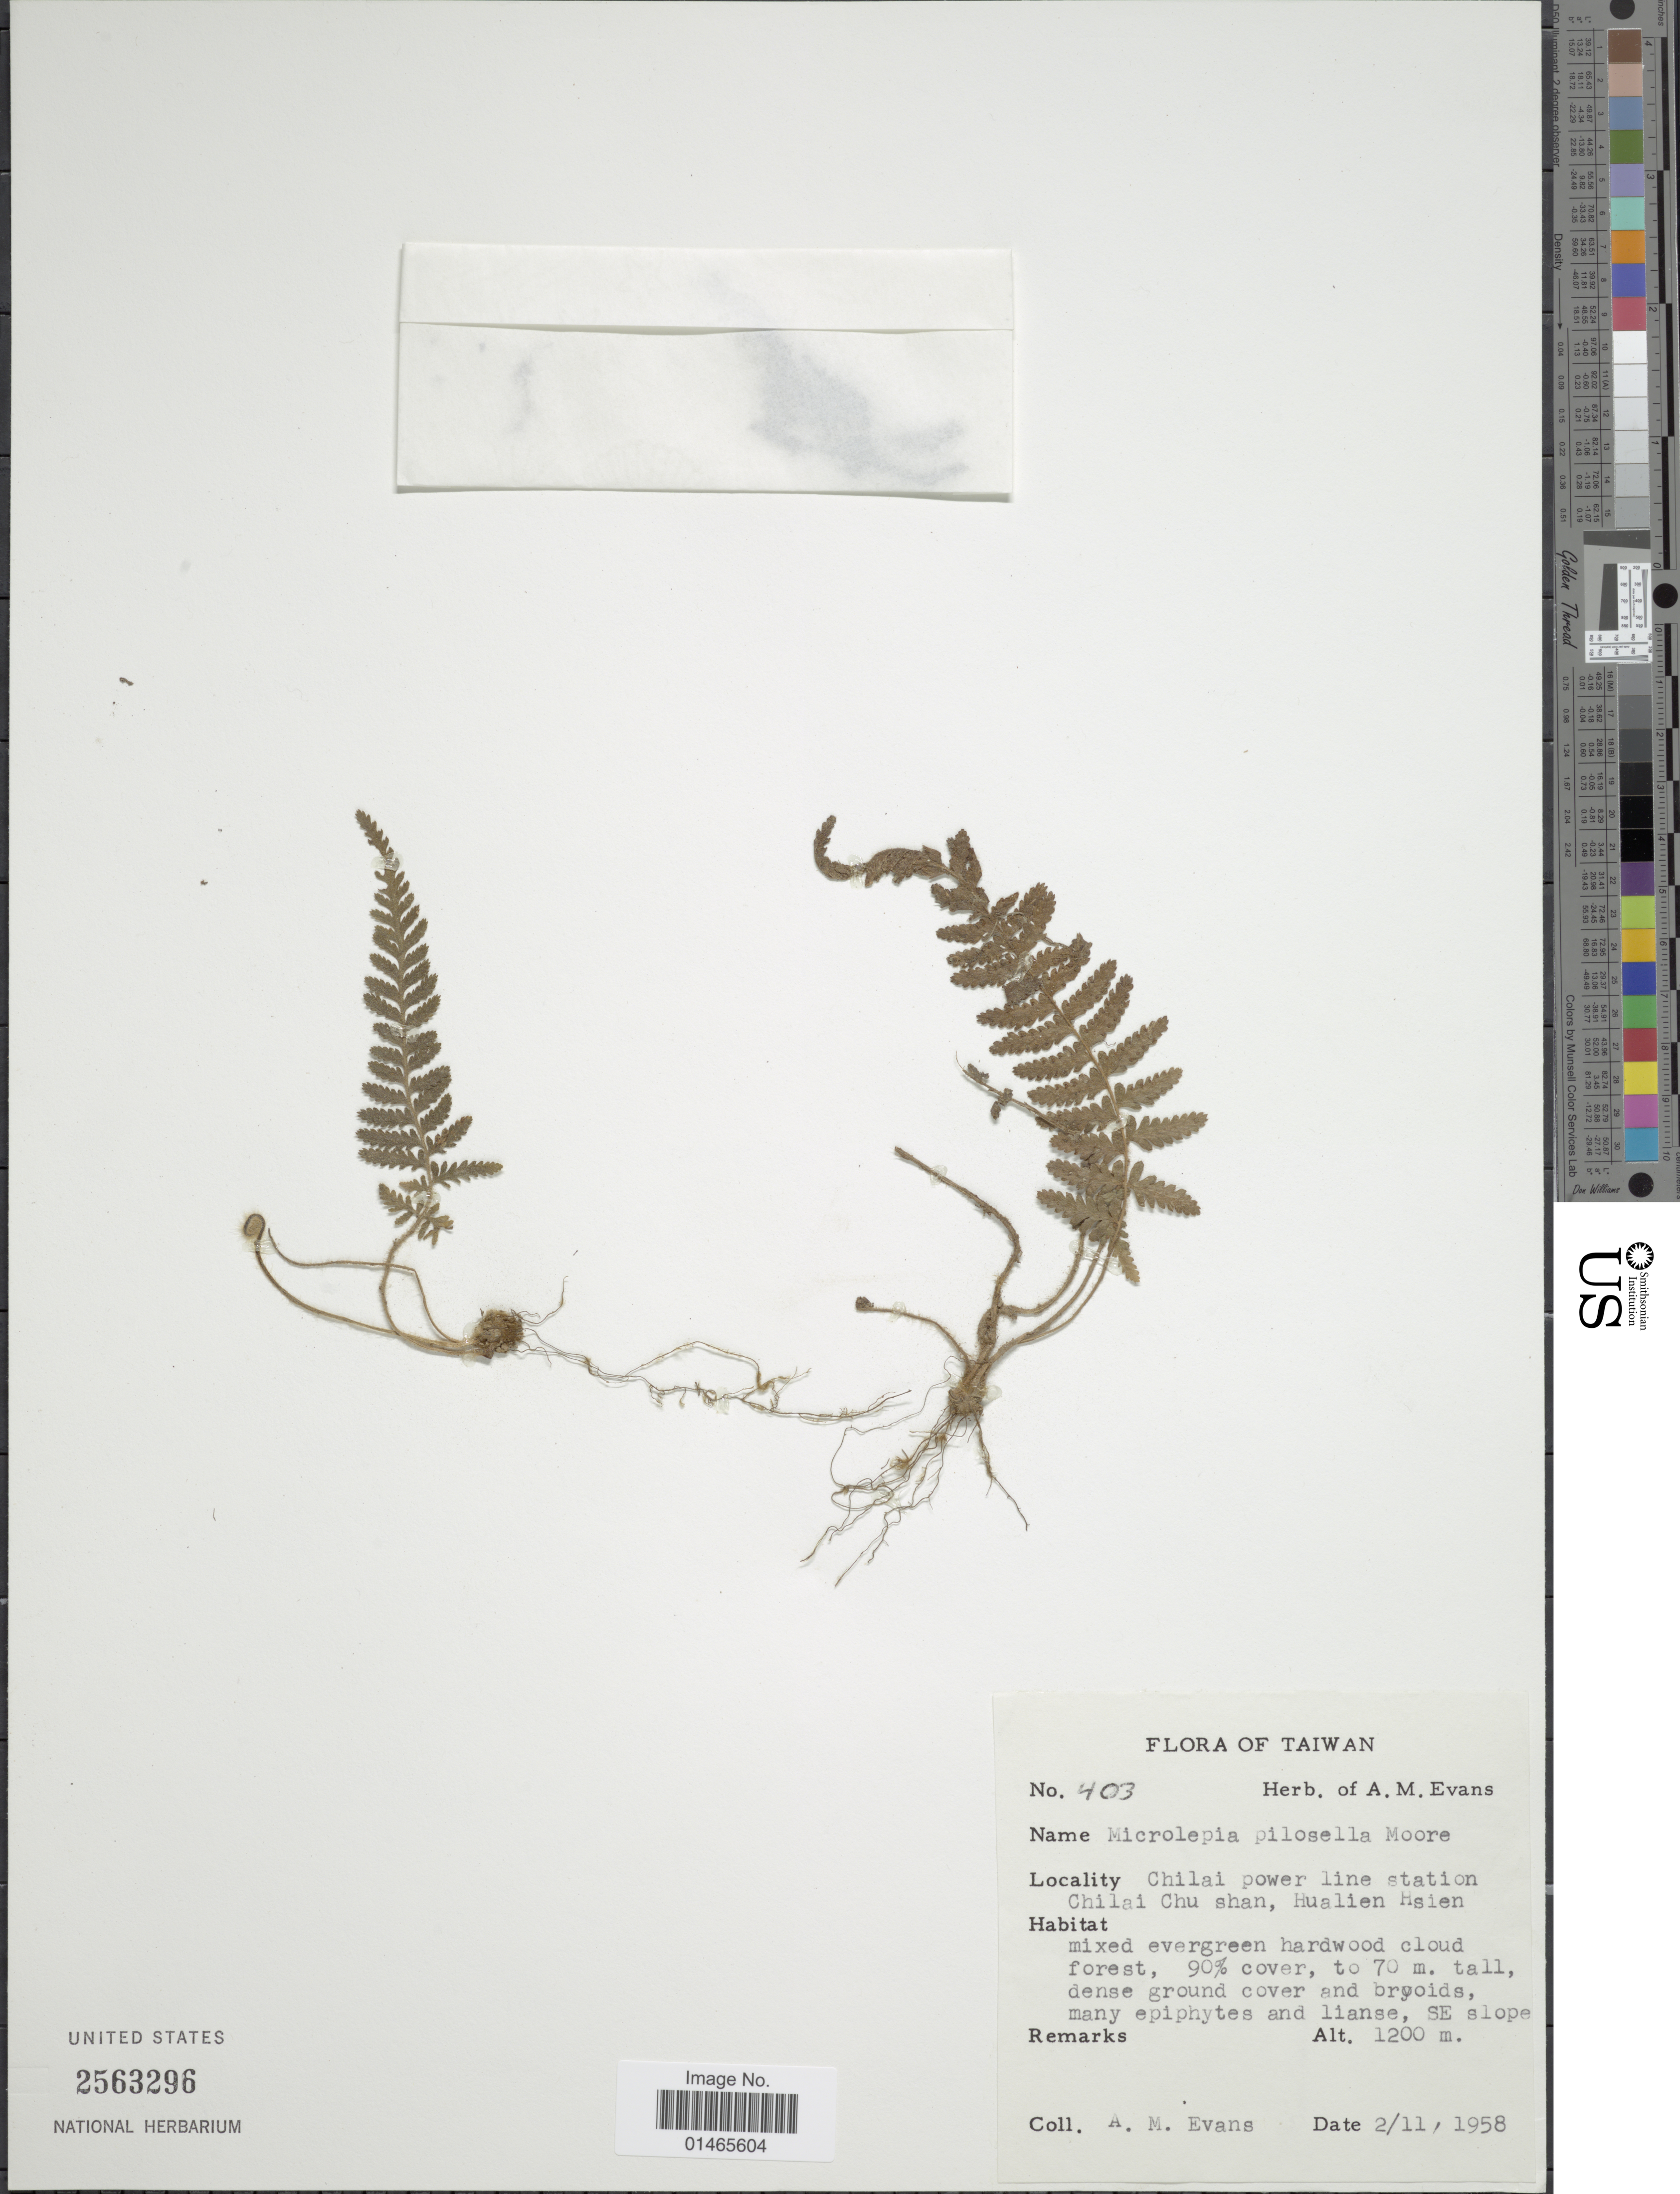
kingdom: Plantae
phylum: Tracheophyta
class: Polypodiopsida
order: Polypodiales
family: Dennstaedtiaceae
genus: Microlepia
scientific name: Microlepia pilosella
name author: (Hook.) T. Moore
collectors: A. M. Evans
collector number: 403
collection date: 1958-11-02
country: Taiwan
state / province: Hualien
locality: Chilai power line station, Chilai Chu shan, Hualien Hsien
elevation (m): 1200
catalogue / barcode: US 2563296